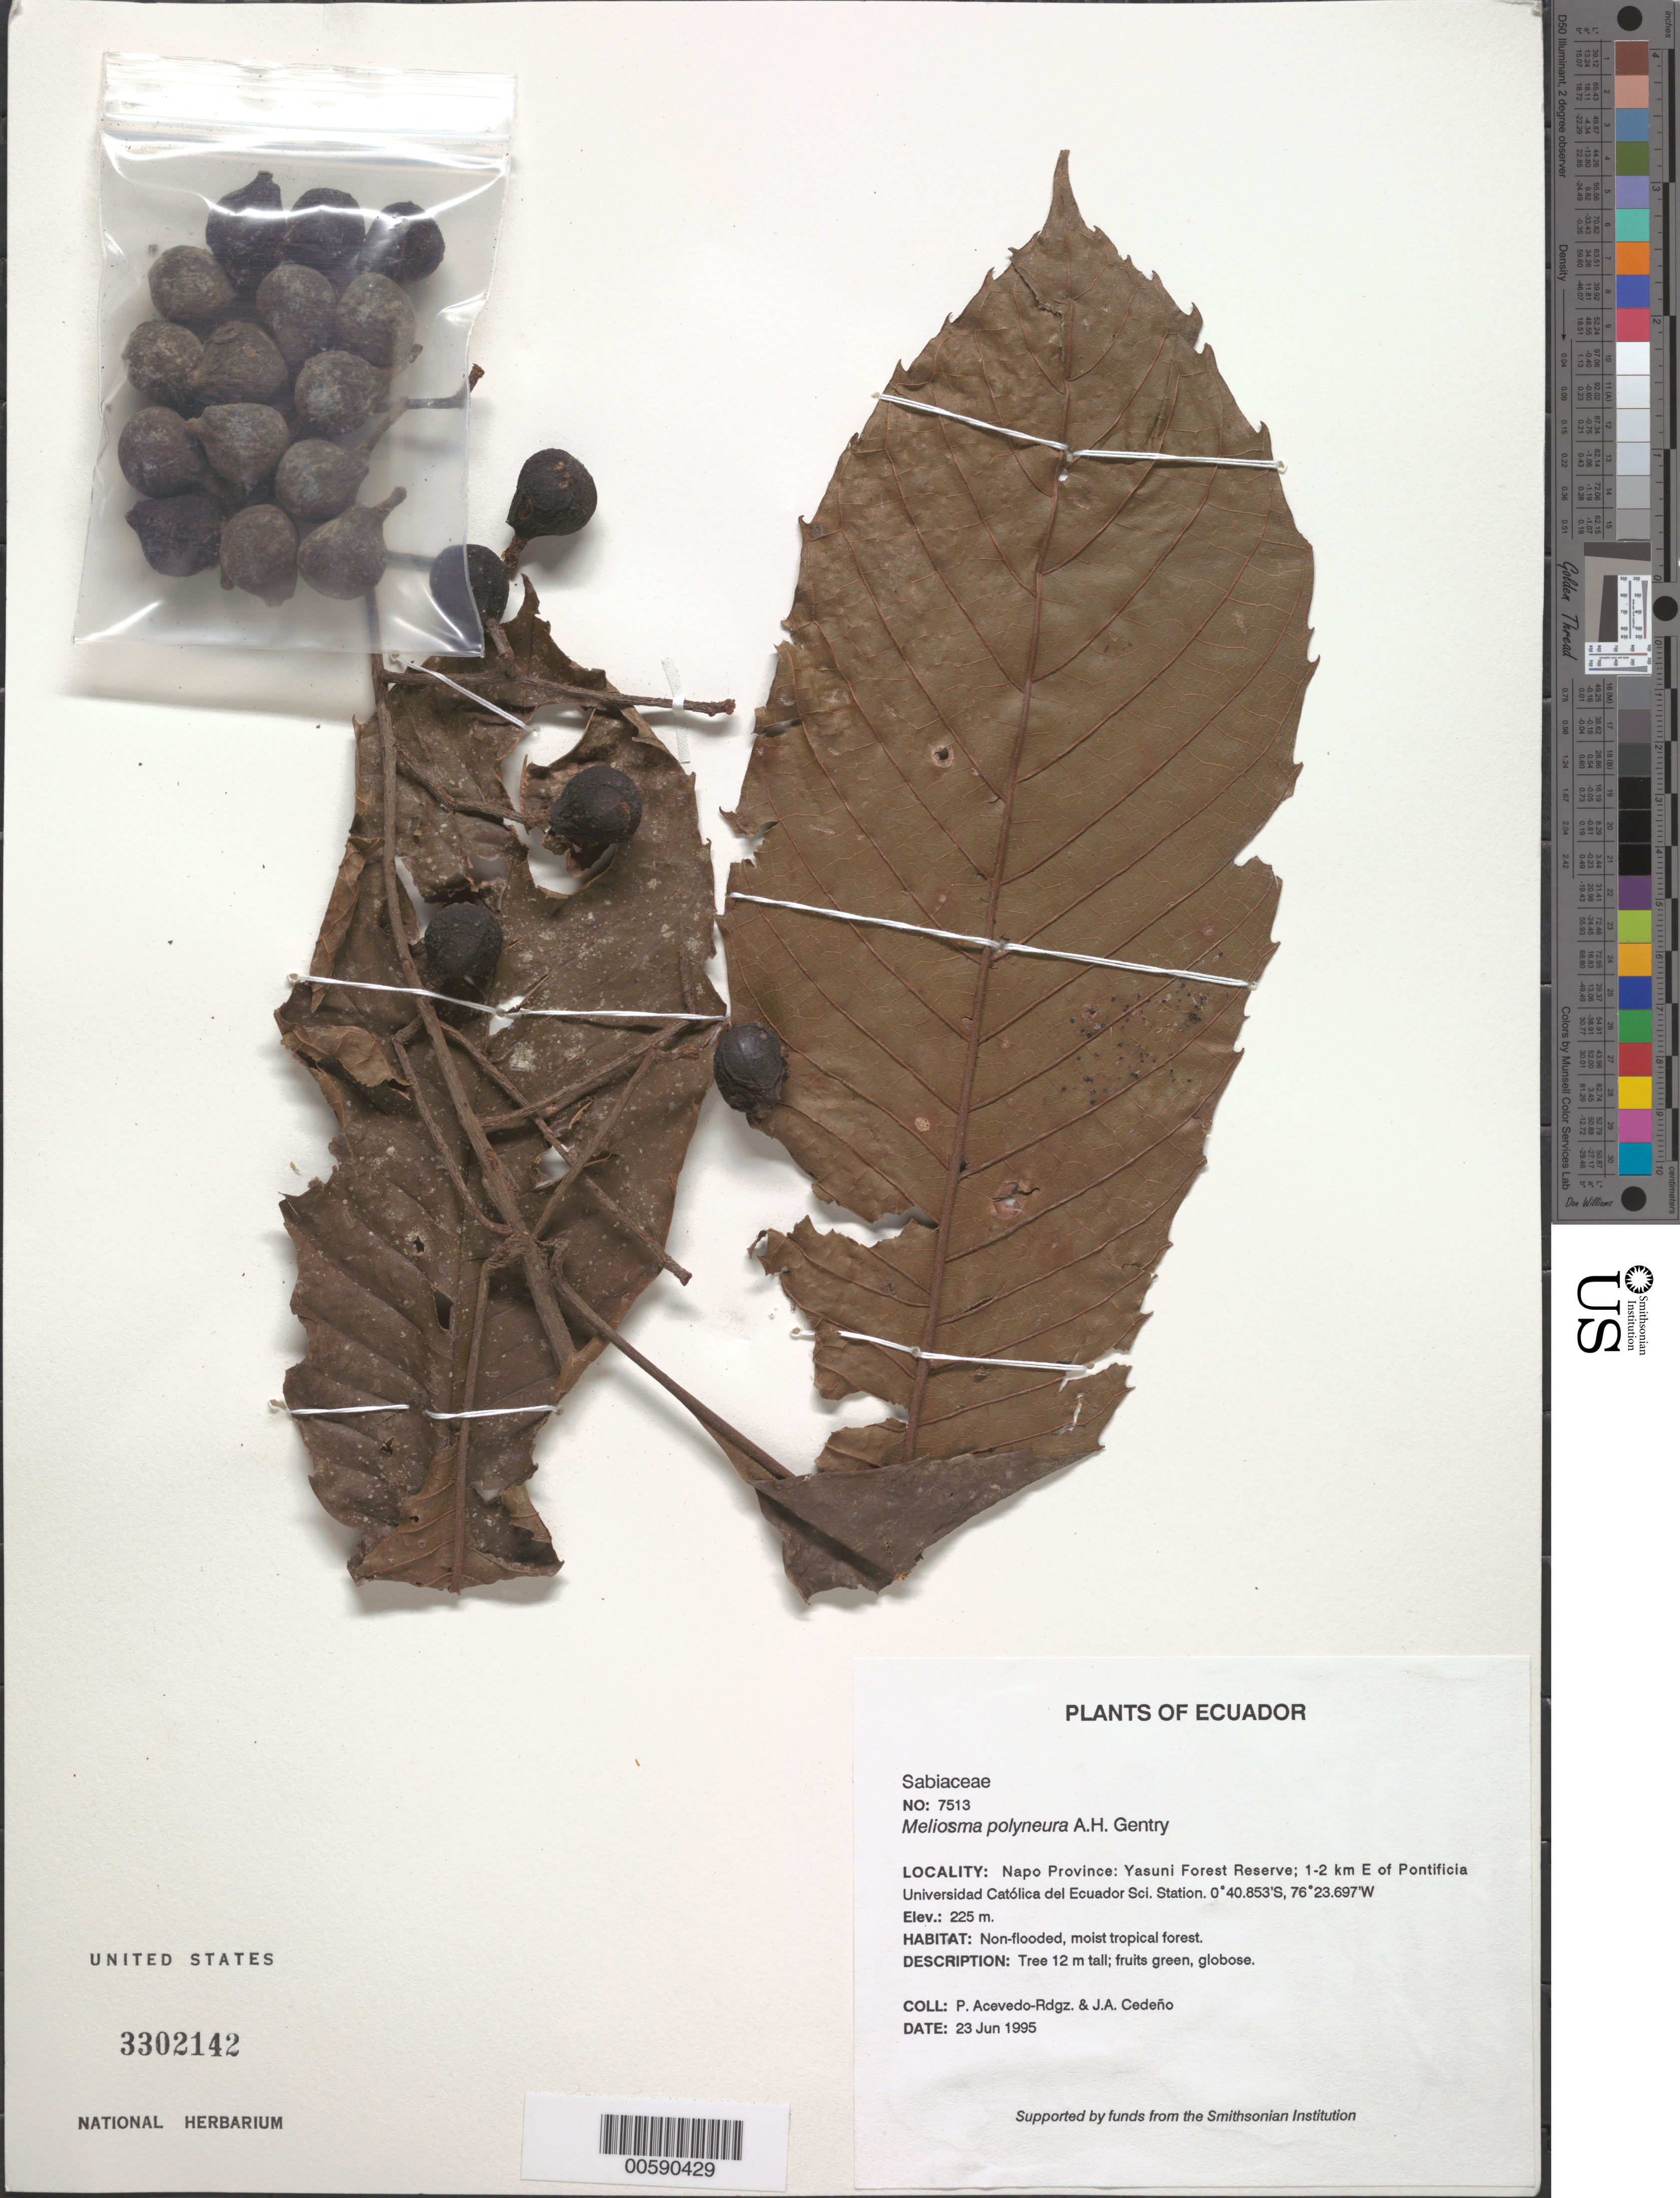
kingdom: Plantae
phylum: Tracheophyta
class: Magnoliopsida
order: Proteales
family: Sabiaceae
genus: Meliosma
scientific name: Meliosma polyneura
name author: A.H. Gentry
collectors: P. Acevedo-Rodr. & J. A. Cedeño M.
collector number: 7513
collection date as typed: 23 Jun 1995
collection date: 1995-06-23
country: Ecuador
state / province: Napo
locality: Napo Province: Yasuni Forest Reserve; 1-2 km E of Pontificia Universidad Católica del Ecuador Sci. Station.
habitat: Non-flooded, moist tropical forest.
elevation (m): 225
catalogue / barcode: US 3302142